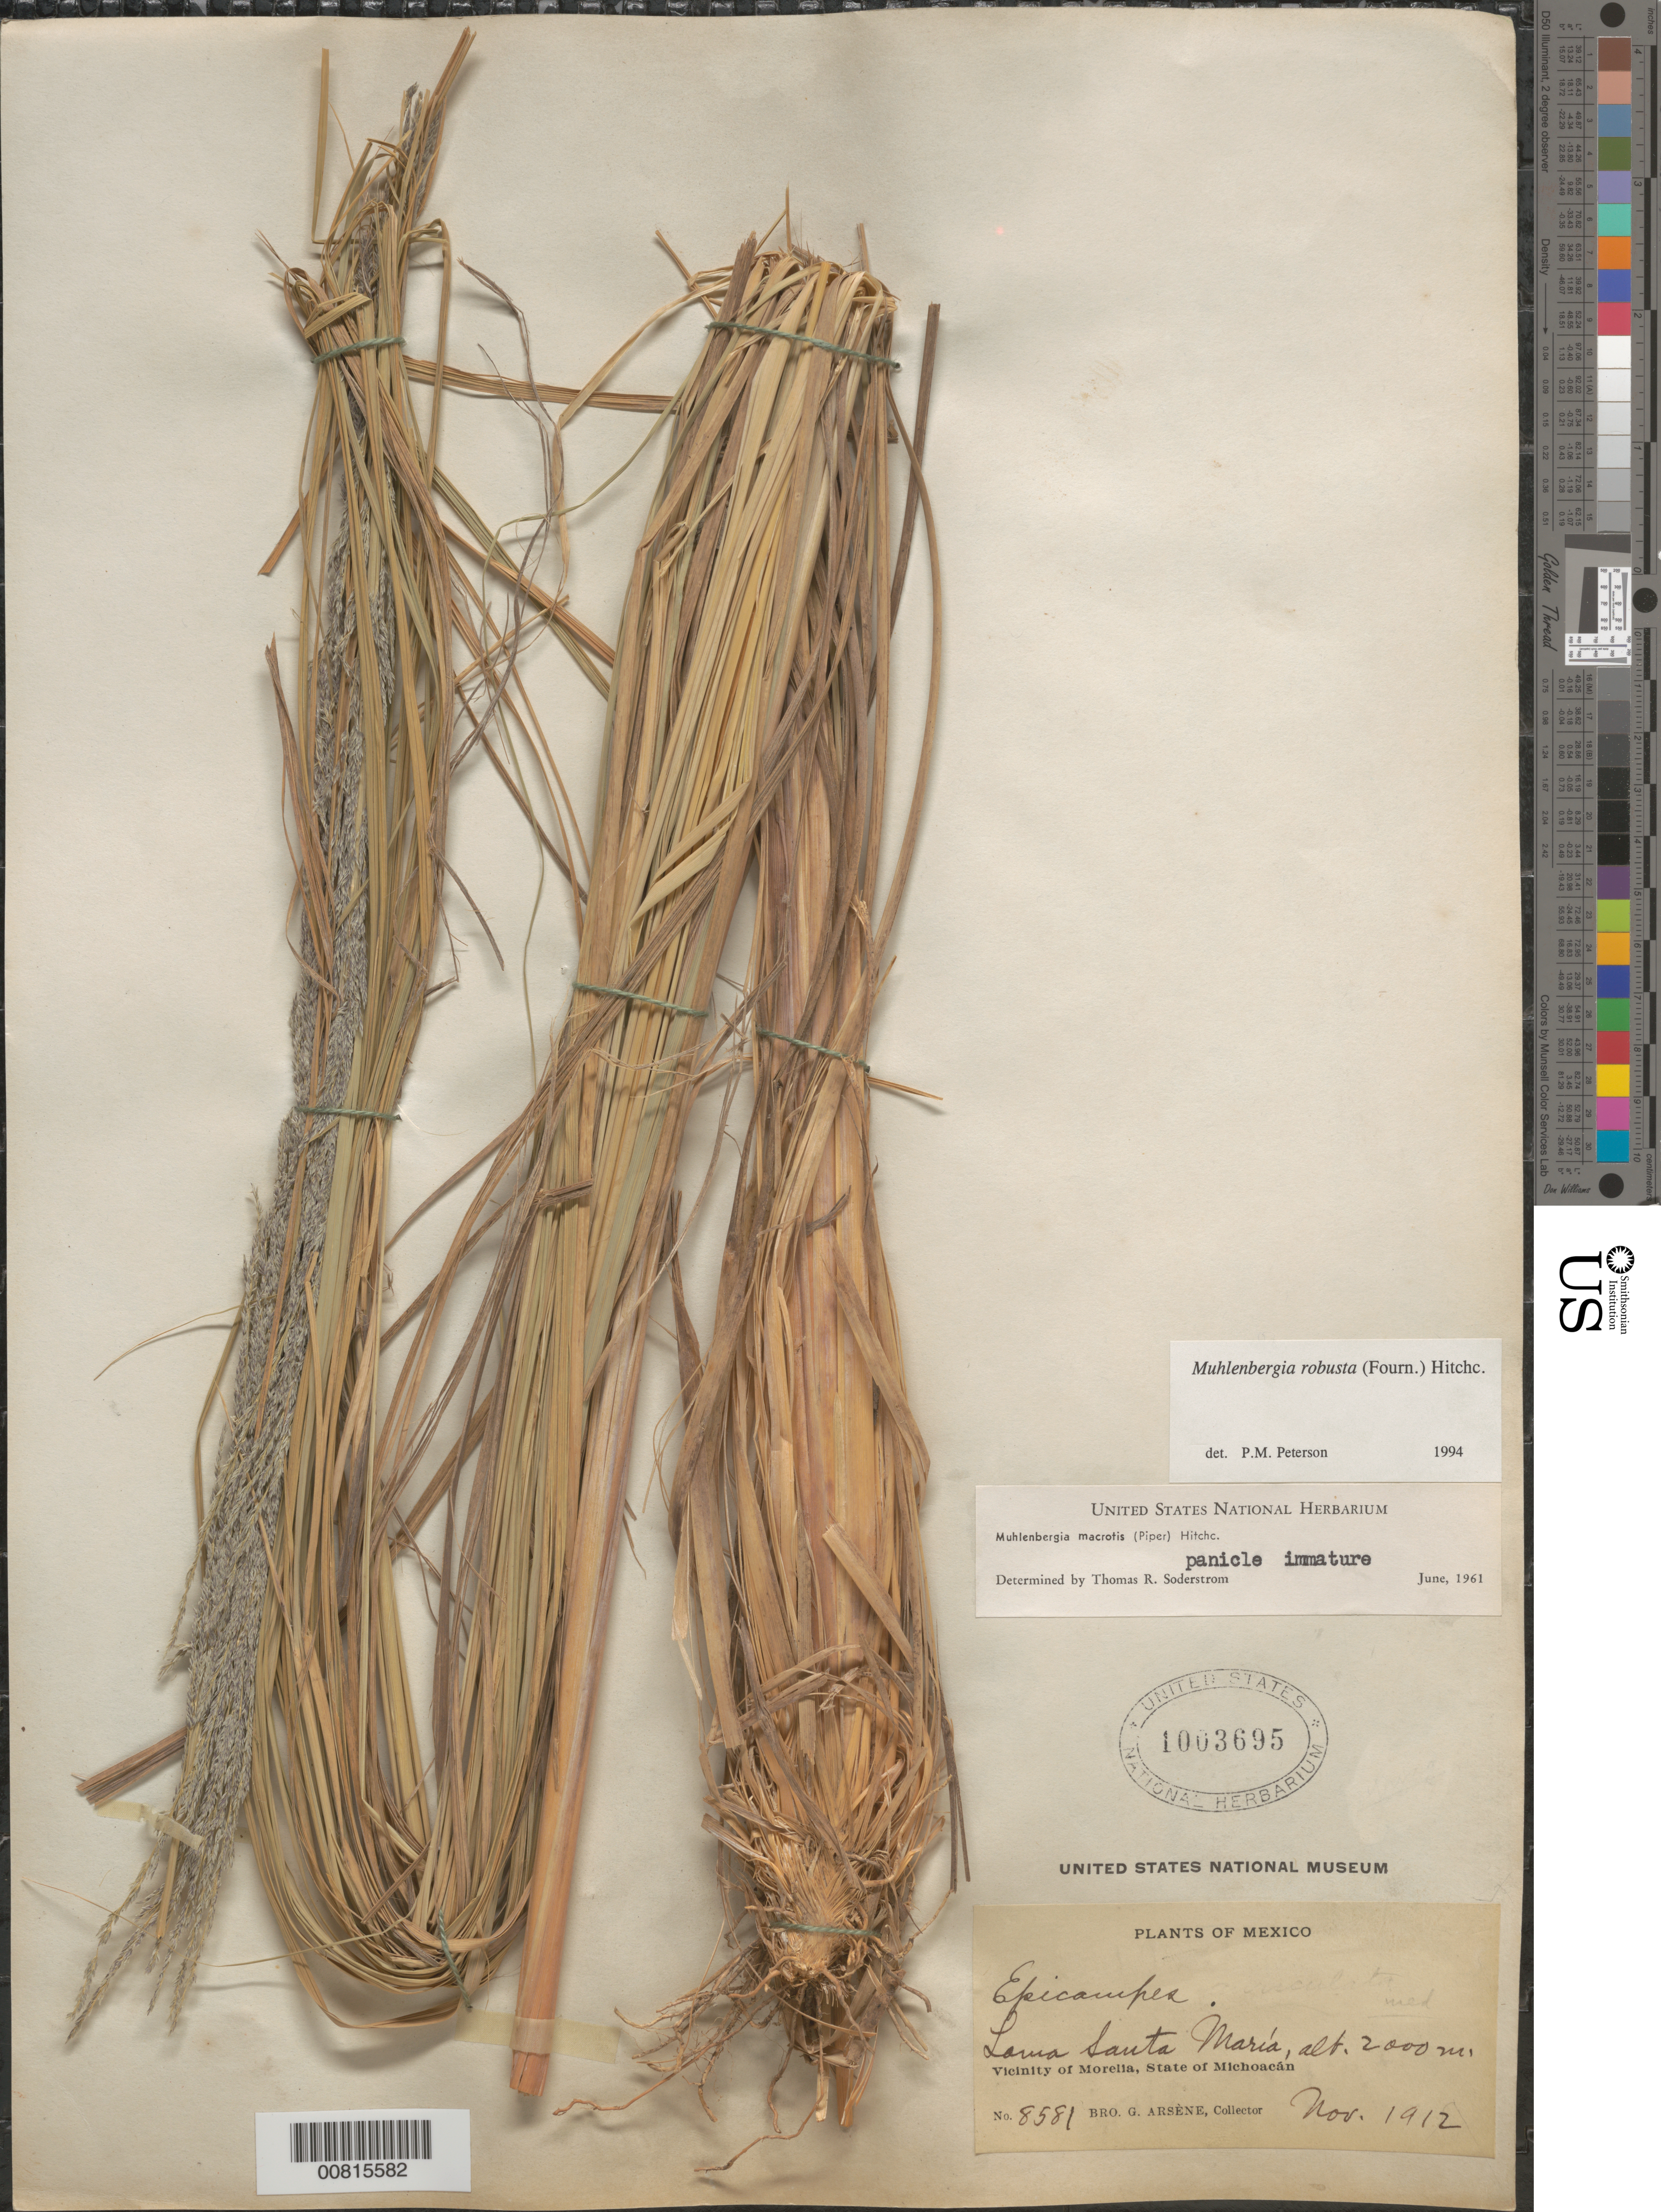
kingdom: Plantae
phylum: Tracheophyta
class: Liliopsida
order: Poales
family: Poaceae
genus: Muhlenbergia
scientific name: Muhlenbergia robusta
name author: (E. Fourn.) Hitchc.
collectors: Bro. G. Arsène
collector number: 8581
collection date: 1912-11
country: Mexico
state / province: Michoacán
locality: Loma Santa Maria, Morelia, Mich.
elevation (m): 2000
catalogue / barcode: US 1003695